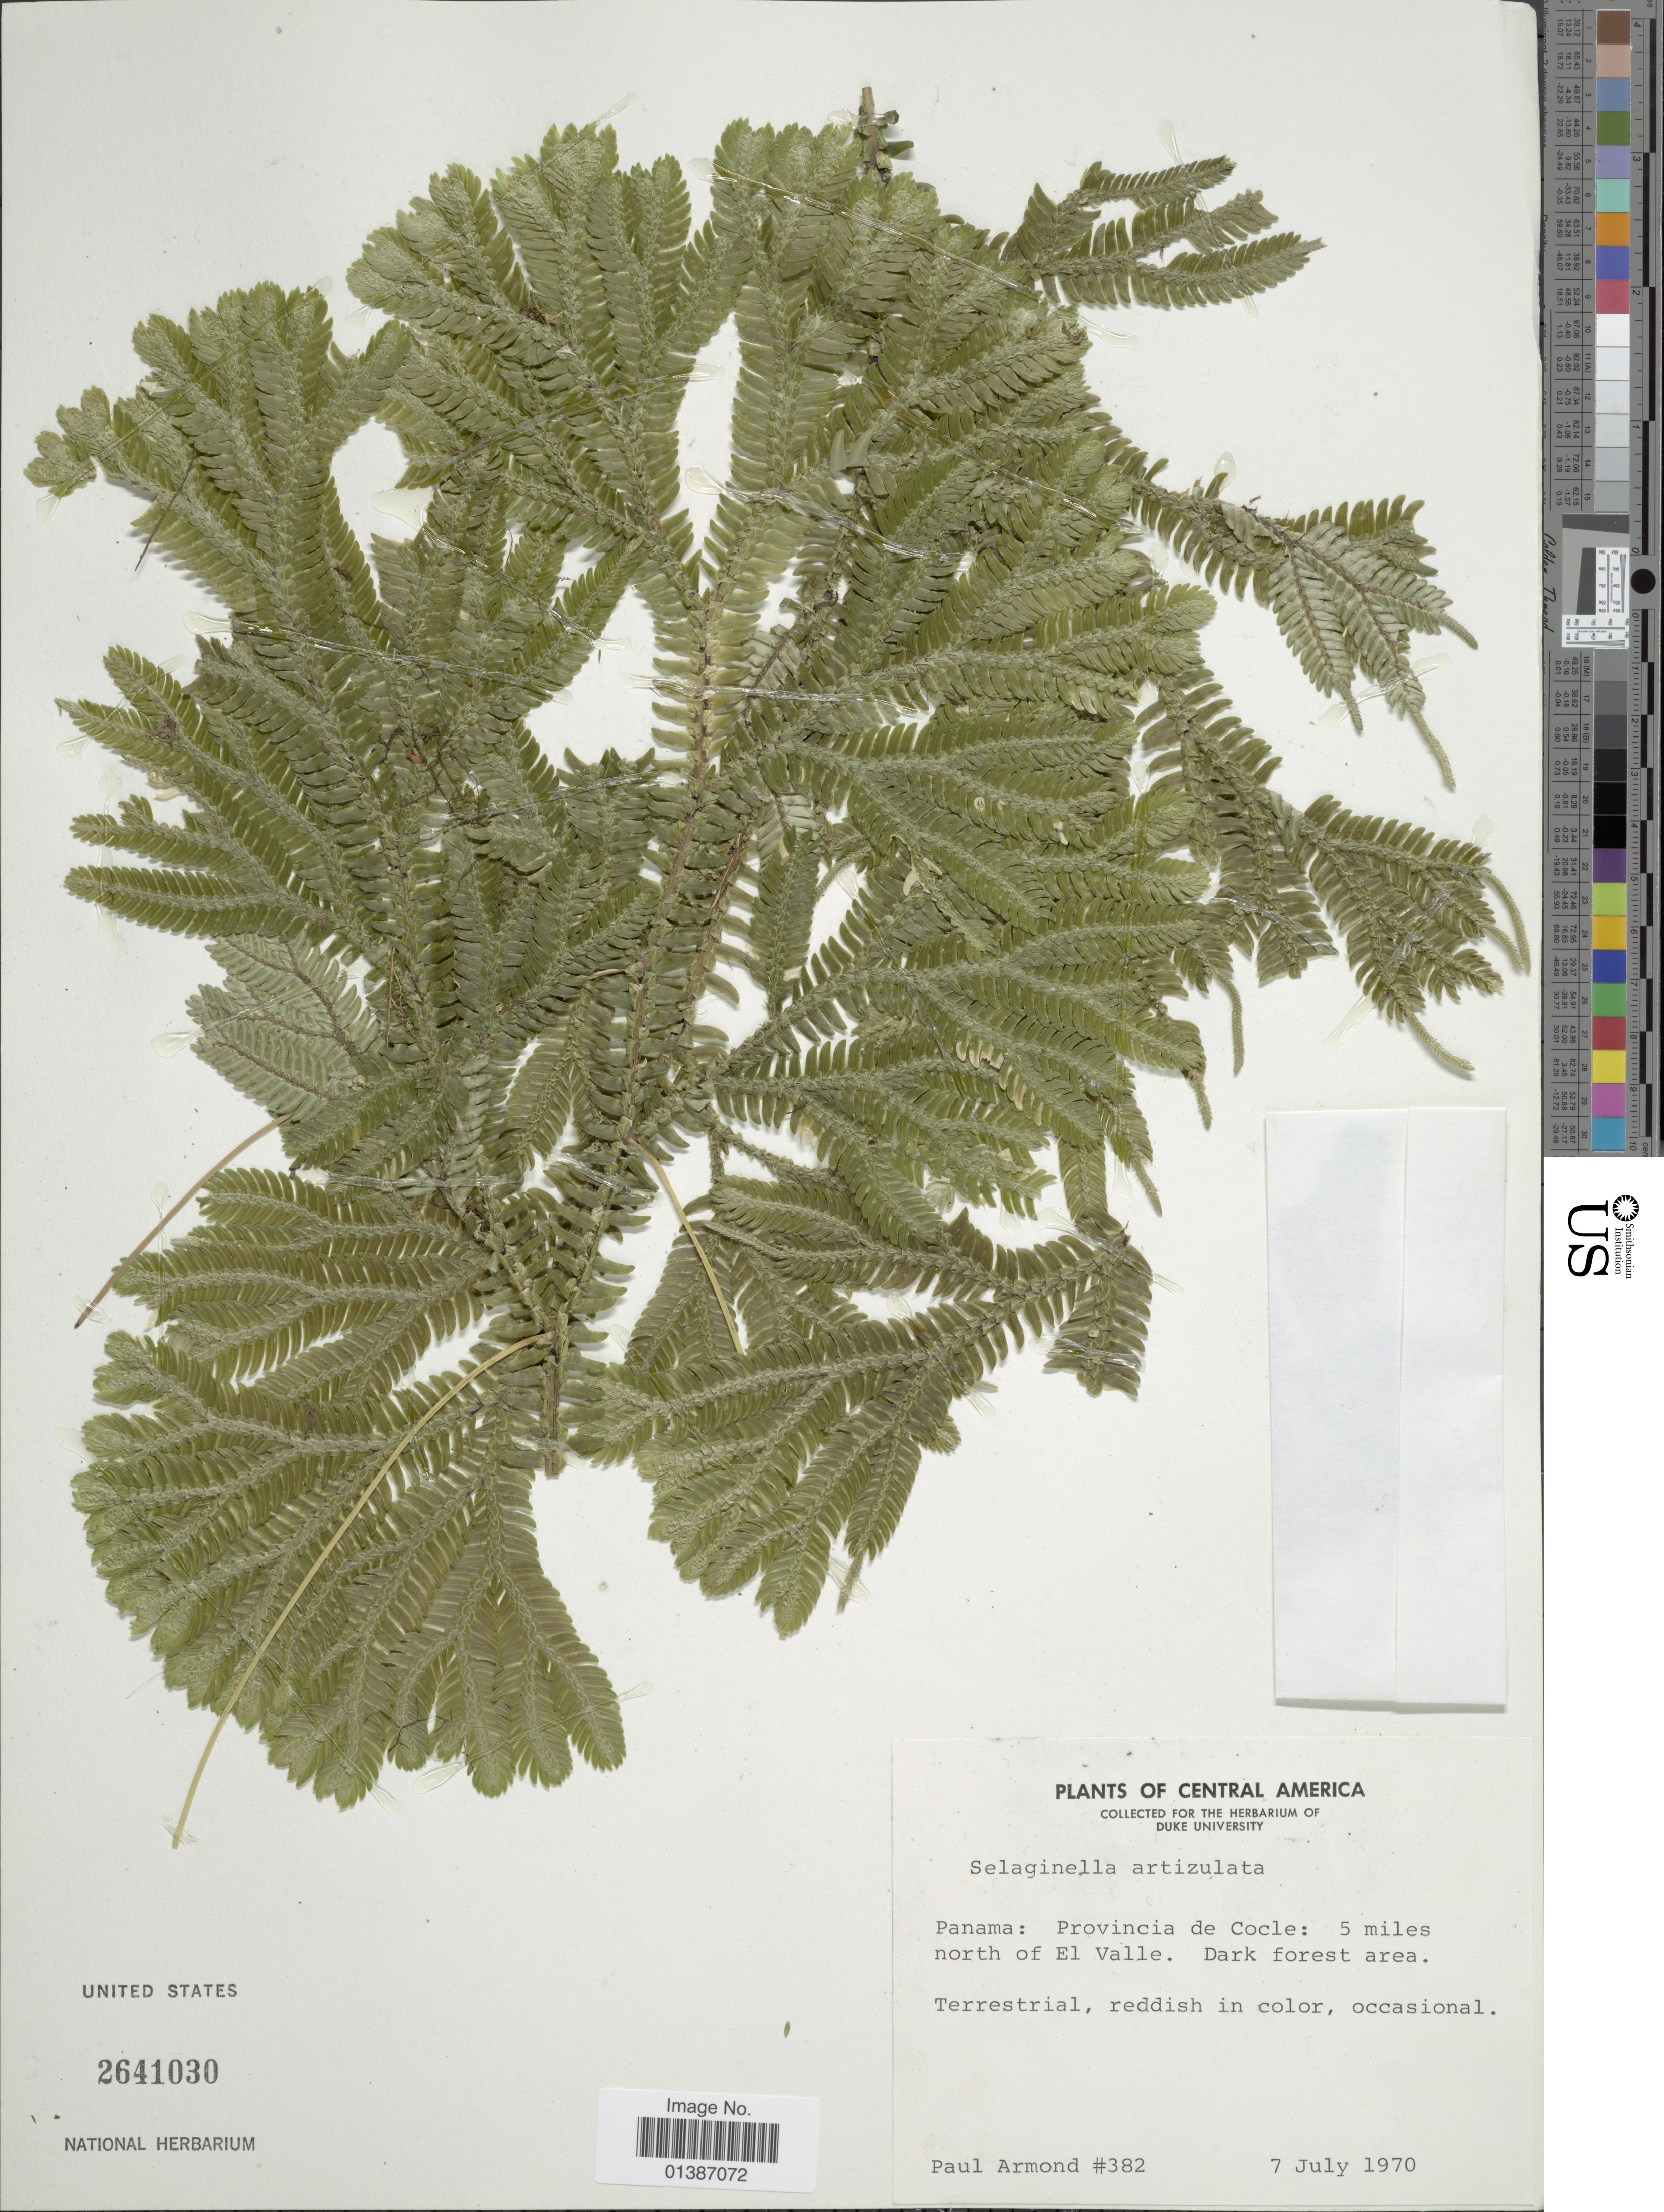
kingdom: Plantae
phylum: Tracheophyta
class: Lycopodiopsida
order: Selaginellales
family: Selaginellaceae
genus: Selaginella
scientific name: Selaginella articulata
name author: (Kunze) Spring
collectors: P. Armond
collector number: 382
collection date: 1970-07-07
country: Panama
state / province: Coclé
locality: Panama: Provincia de Cocle: 5 miles north of El Valle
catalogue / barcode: US 2641030